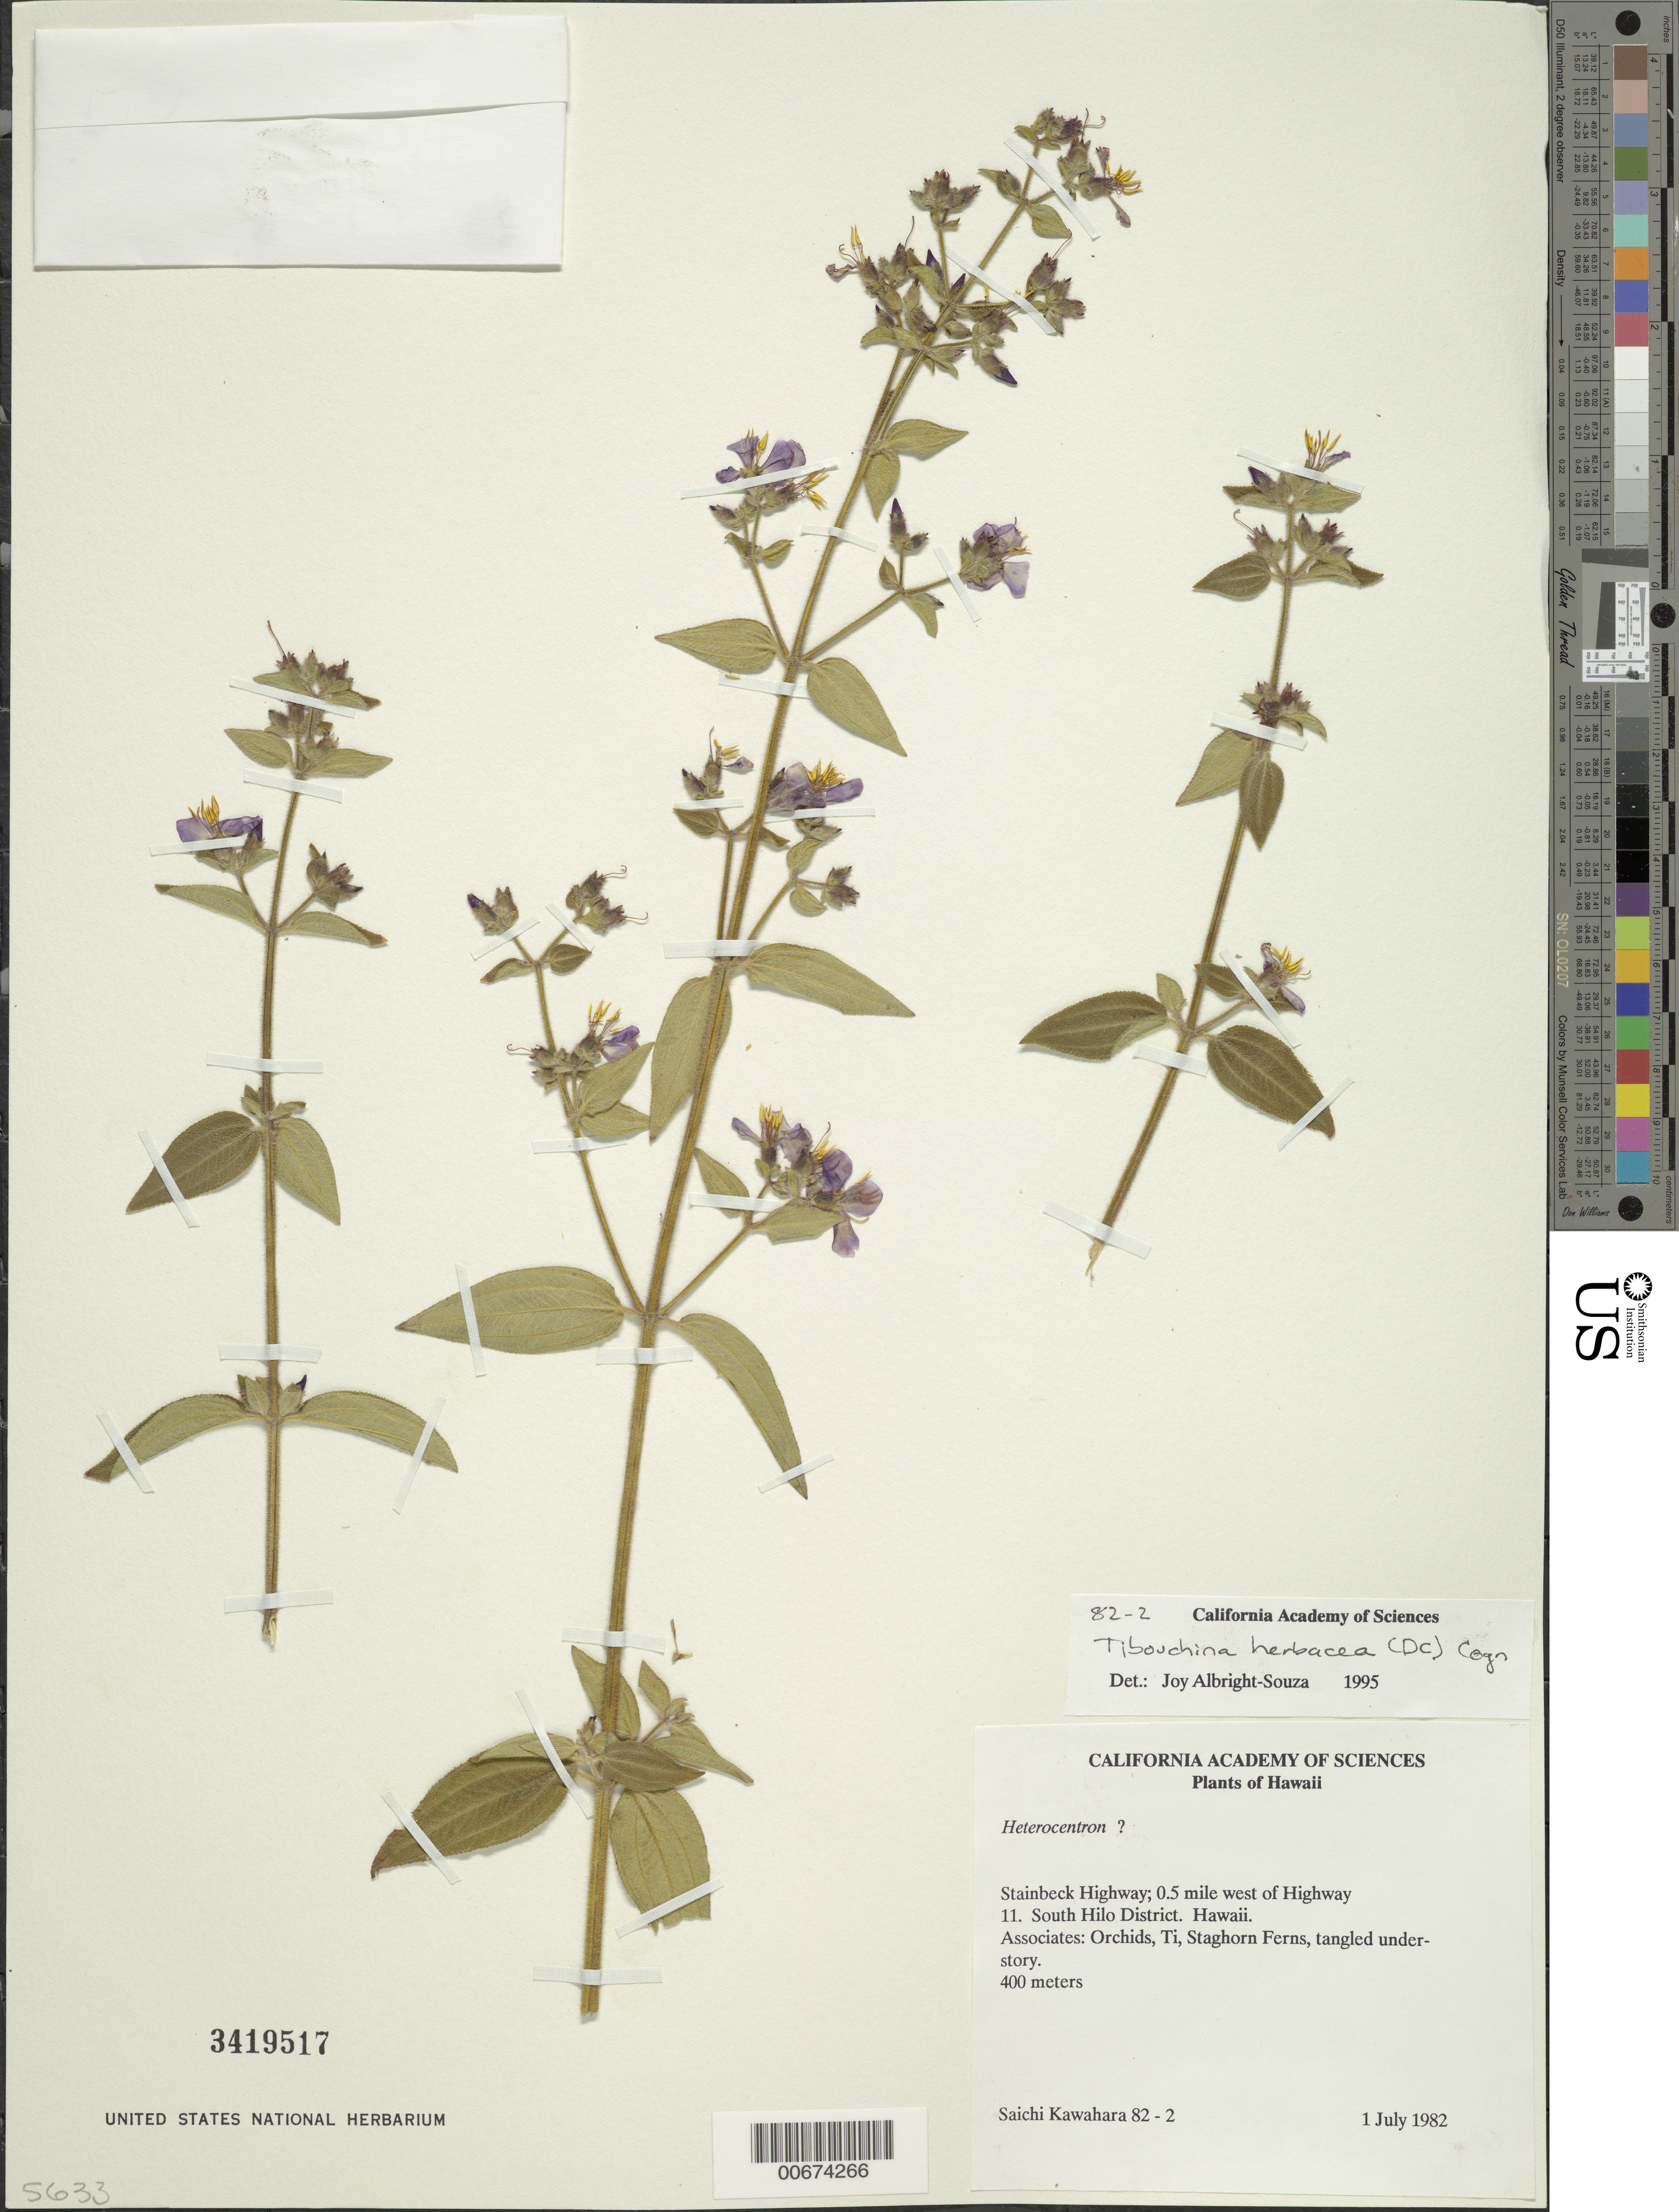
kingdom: Plantae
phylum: Tracheophyta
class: Magnoliopsida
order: Myrtales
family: Melastomataceae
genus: Chaetogastra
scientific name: Chaetogastra herbacea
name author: (DC.) P.J.F. Guim. & Michelang.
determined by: Wagner, W. L., (BOT), Smithsonian Institution - National Museum of Natural History (UNITED STATES)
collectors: S. Kawahara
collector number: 82-2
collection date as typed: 1 Jul 1982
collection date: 1982-07-01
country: United States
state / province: Hawaii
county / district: Hawaii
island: Hawaii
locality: Stainback Hwy; 0.5 miles W of Hwy 11. S Hilo Distr.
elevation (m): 400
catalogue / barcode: US 349517